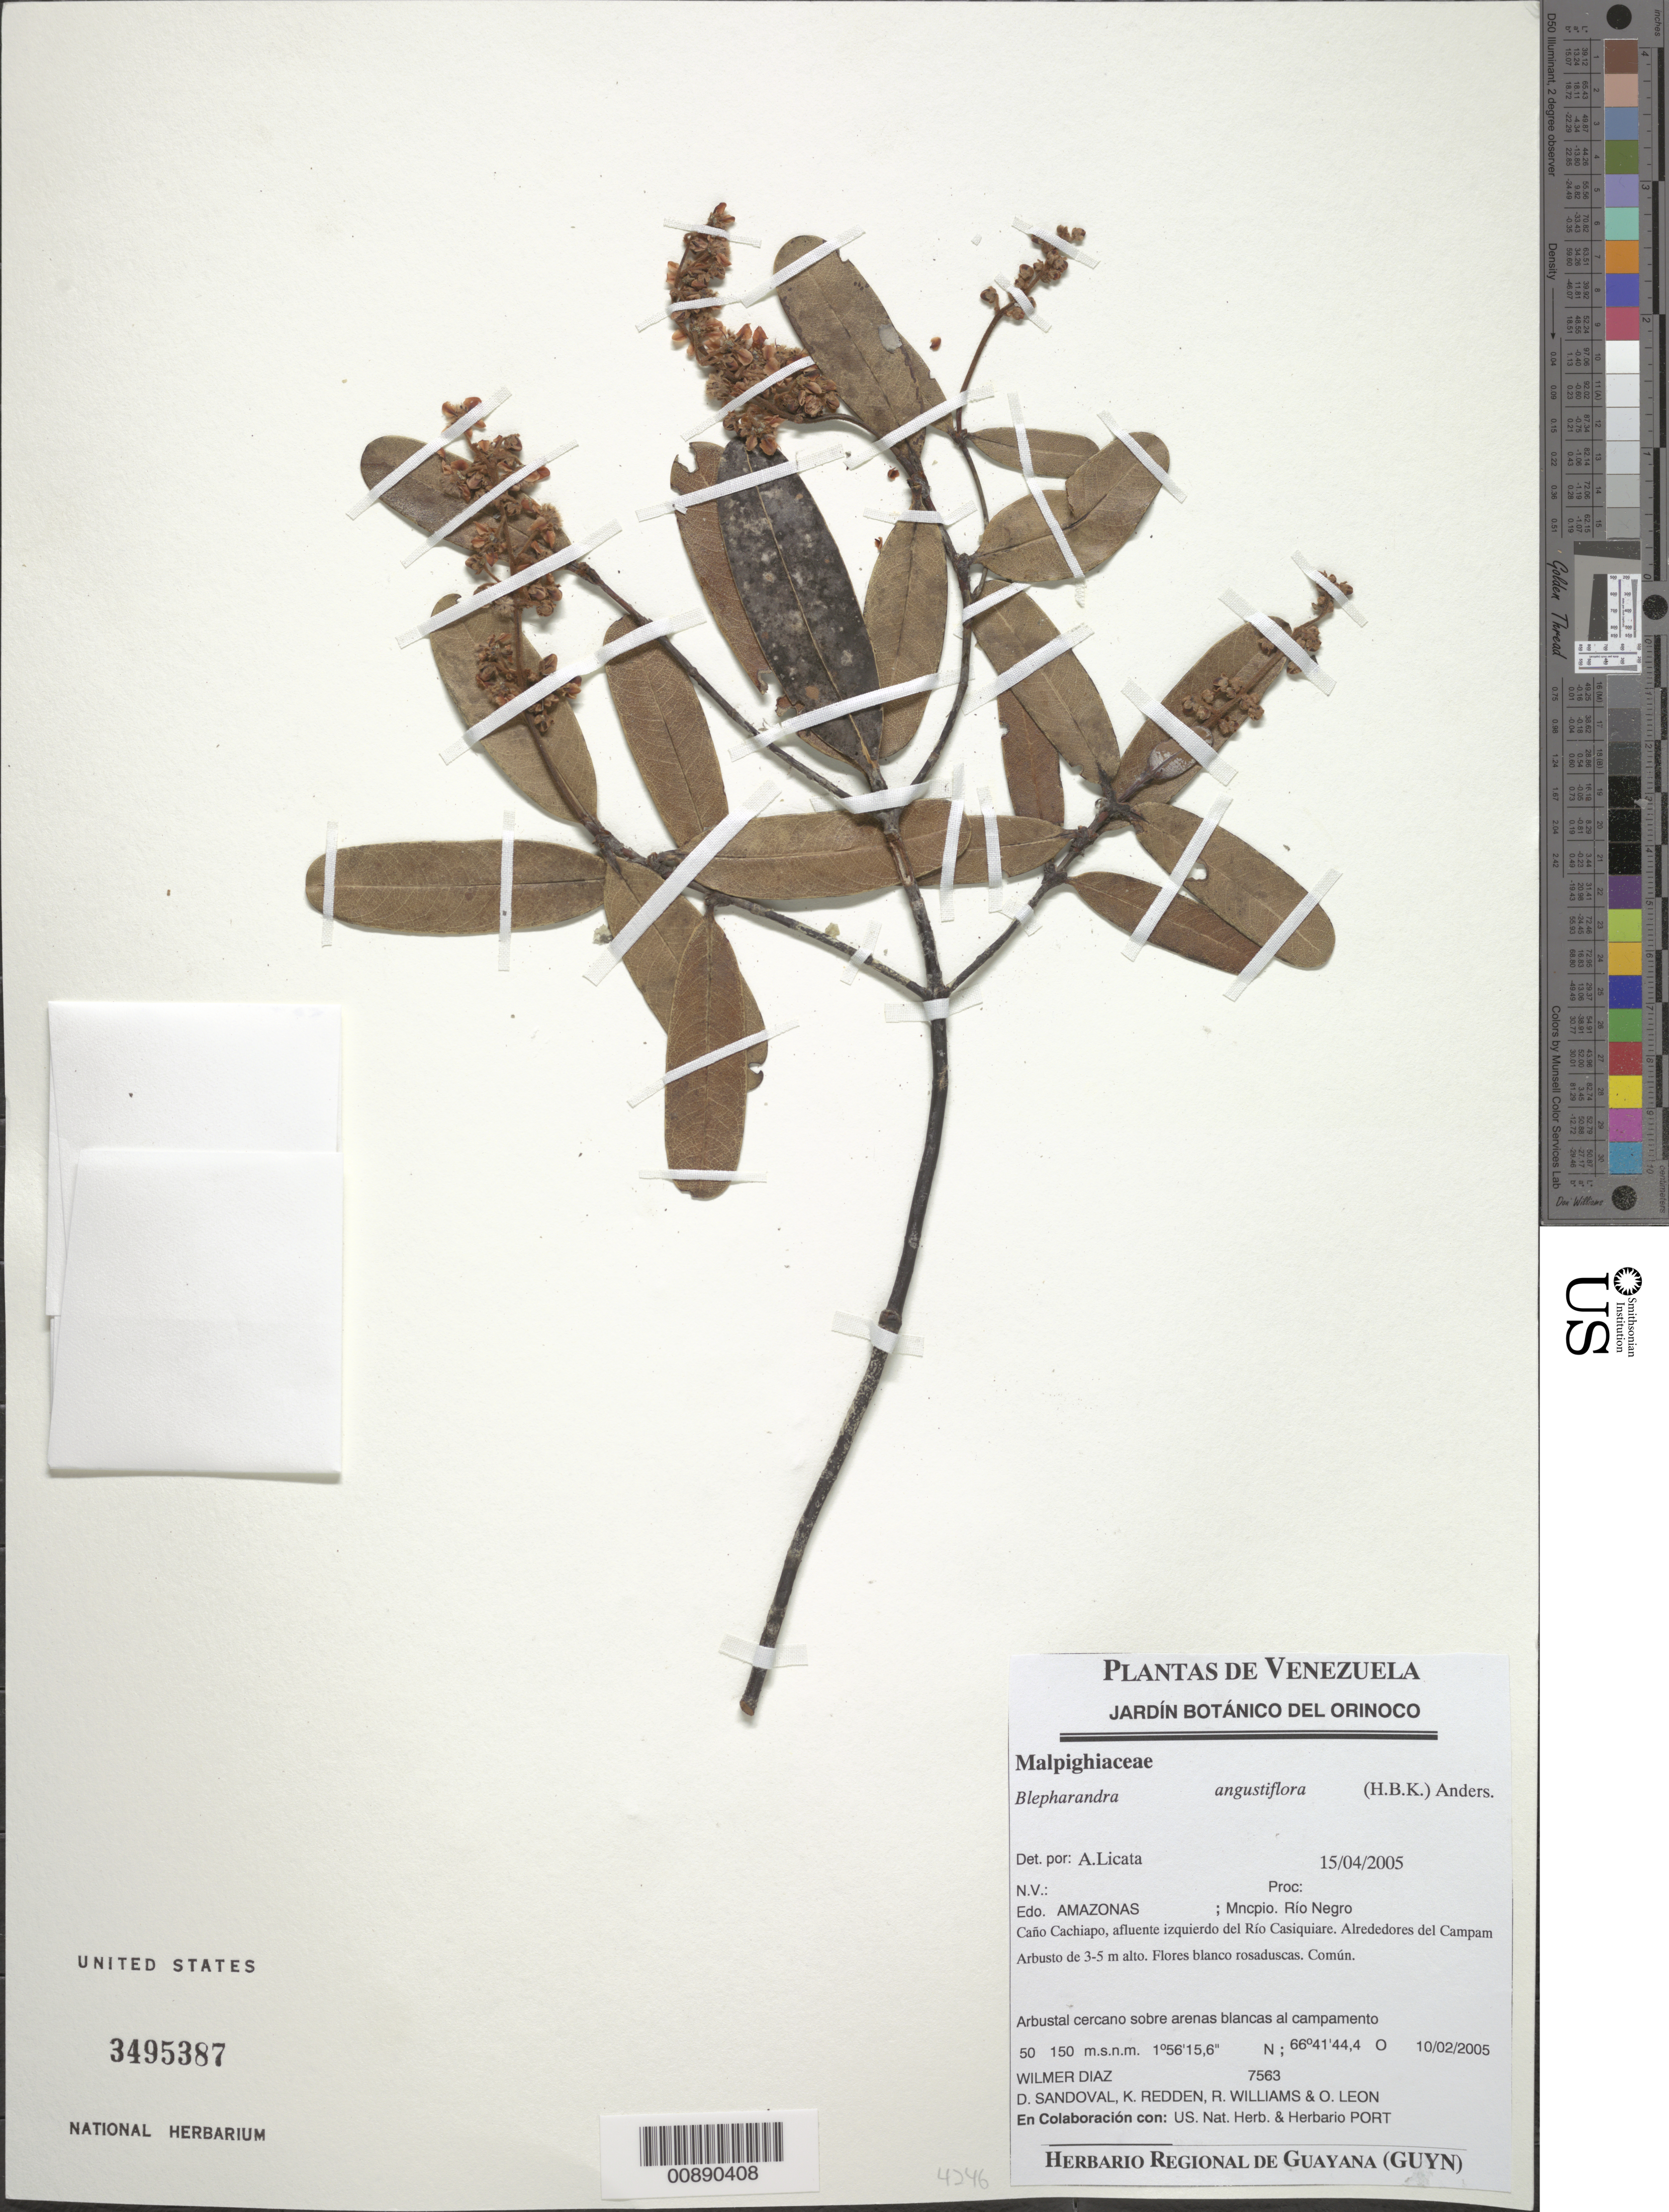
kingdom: Plantae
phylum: Tracheophyta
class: Magnoliopsida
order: Malpighiales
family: Malpighiaceae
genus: Blepharandra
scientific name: Blepharandra angustifolia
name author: (Kunth) W.R. Anderson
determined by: Licata, A., (PORT), Univ. Nac. Exp. de los Llanos Ezequiel Zamora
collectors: W. Díaz P., D. Sandoval, K. M. Redden, R. Williams & O. León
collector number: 7563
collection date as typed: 10-Feb-05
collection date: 2005-02-10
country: Venezuela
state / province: Amazonas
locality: Mun. Río Negro, Caño Cachiapo, afluente del Río Casiquaire, alrededores del Campamento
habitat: Arbustal cercano sobre arenas blancas al campamento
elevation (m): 50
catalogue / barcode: US 3495387